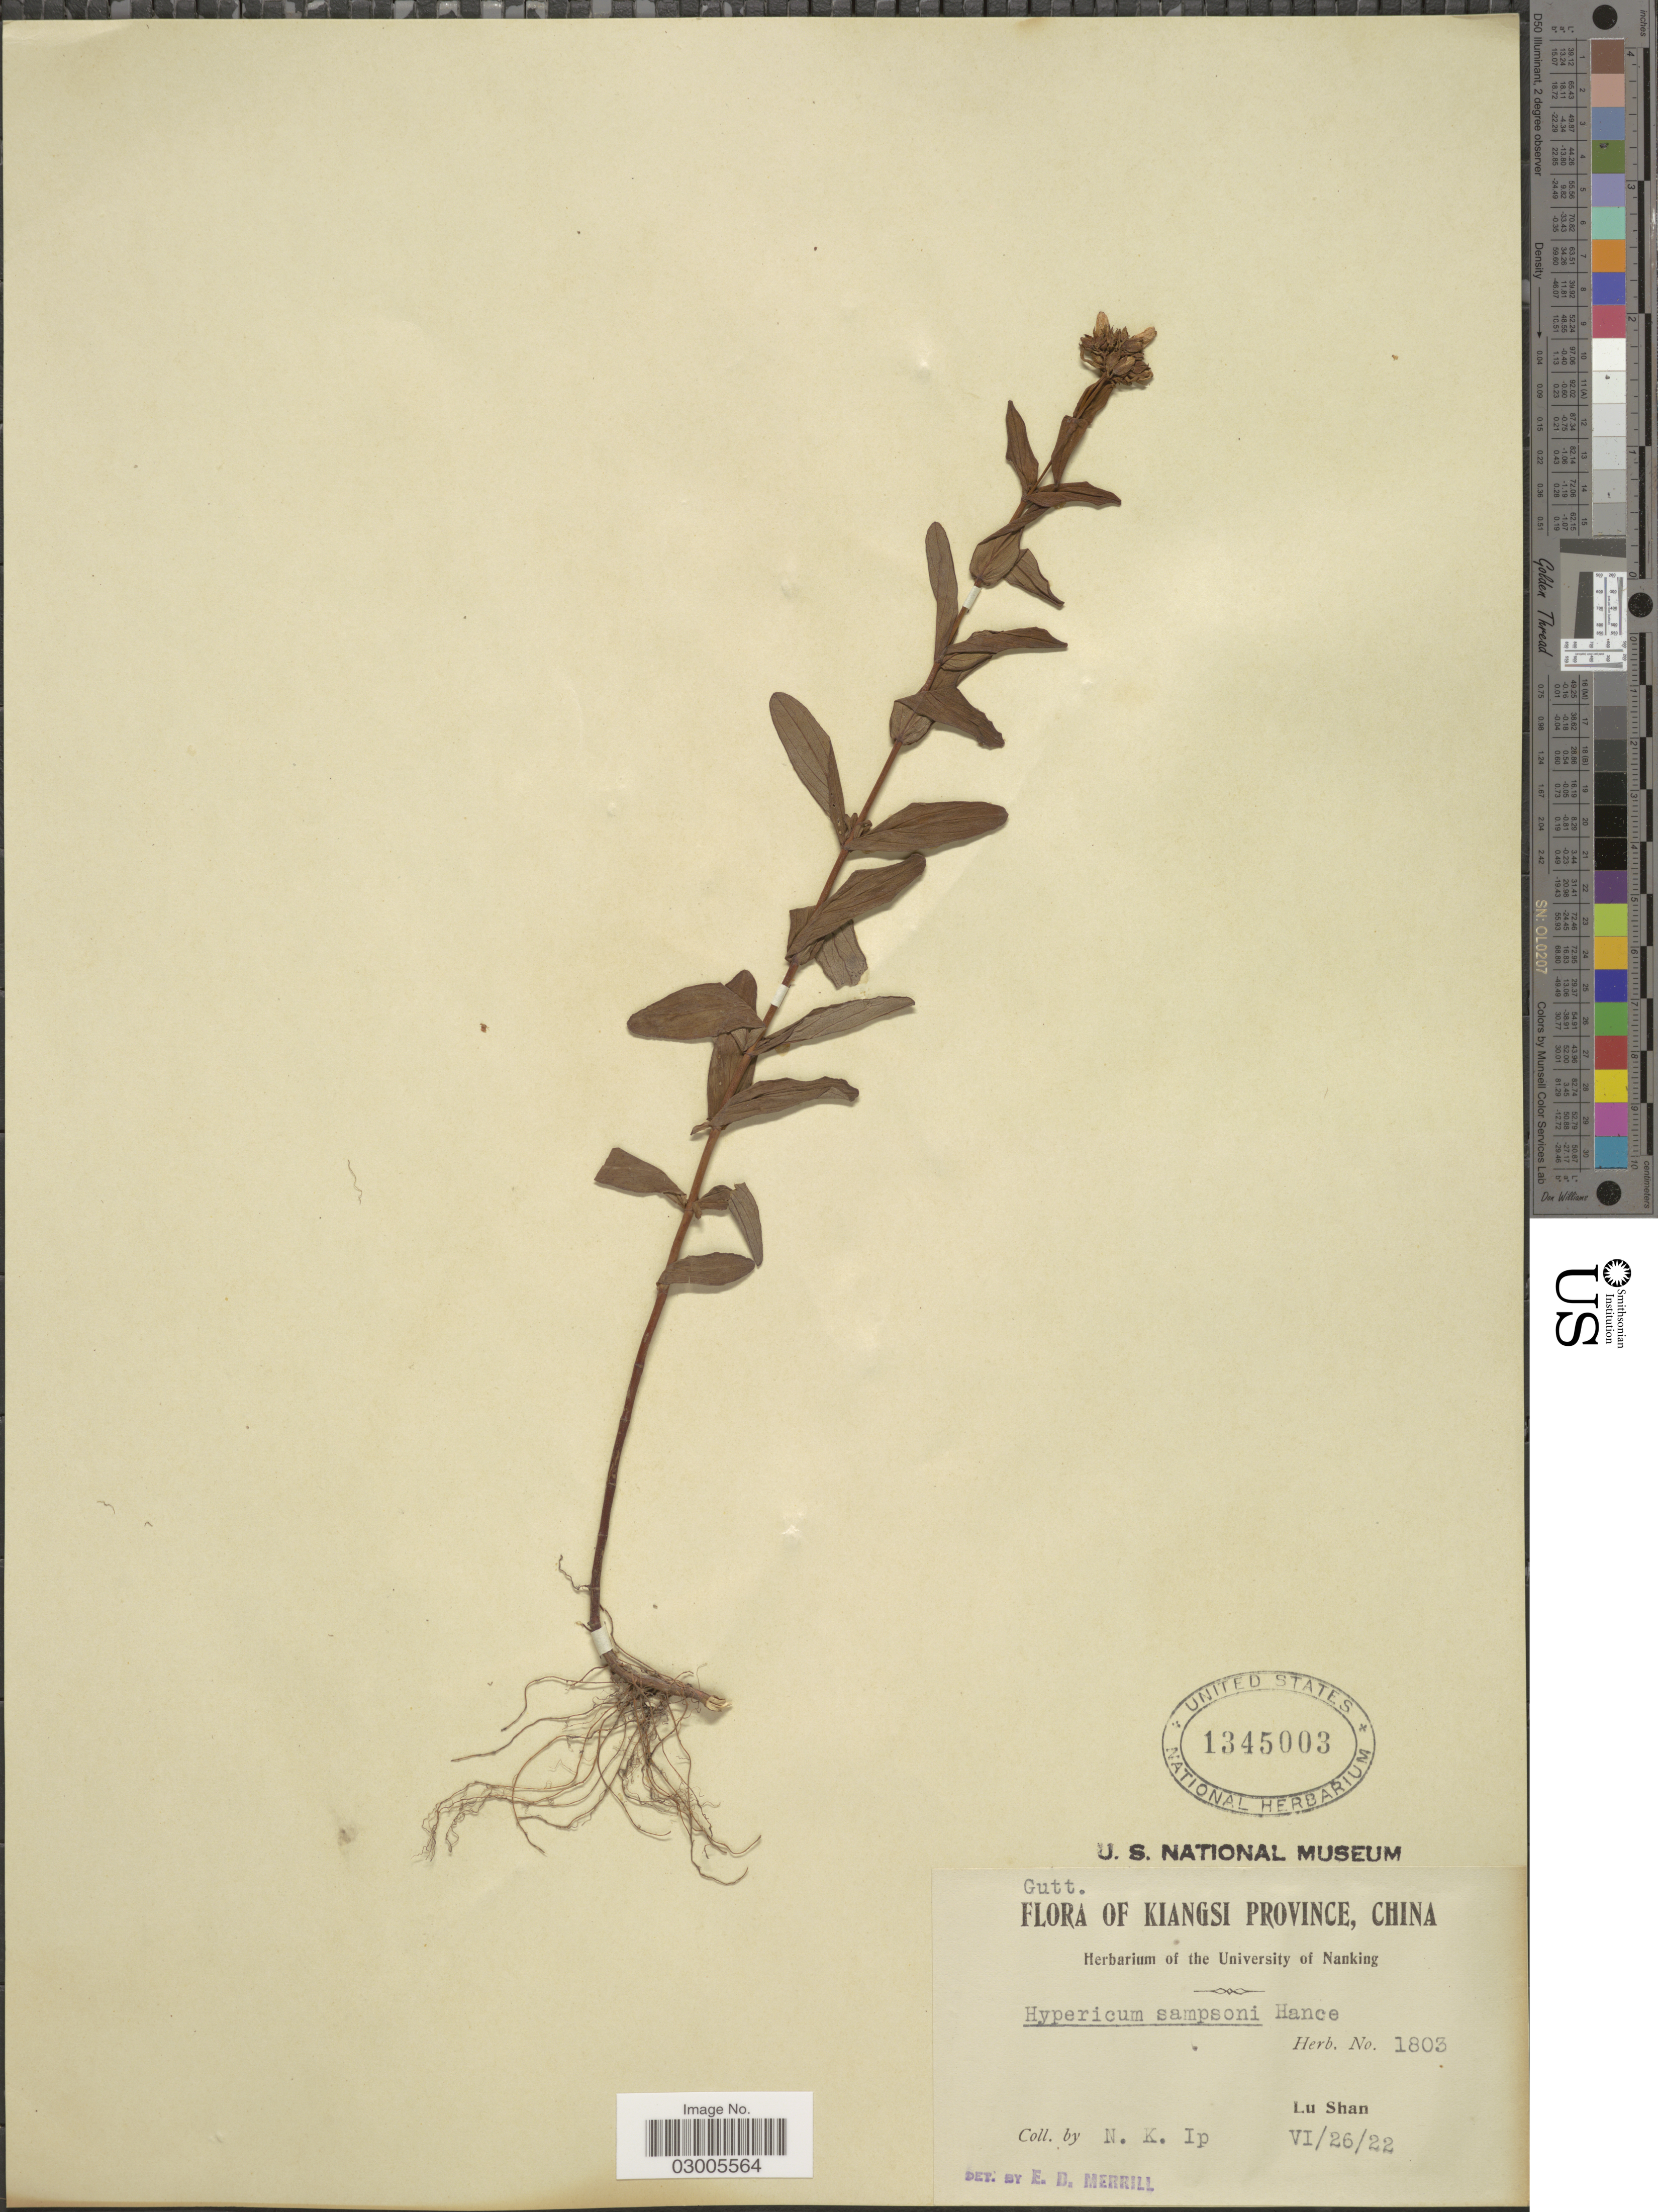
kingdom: Plantae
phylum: Tracheophyta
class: Magnoliopsida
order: Malpighiales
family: Hypericaceae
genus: Hypericum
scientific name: Hypericum sampsonii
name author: Hance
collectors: N. Ip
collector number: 1803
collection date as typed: Transcribed d/m/y: 26/6/22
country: China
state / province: Jiangxi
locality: Kiangsi Province. Lu Shan.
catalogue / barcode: US 1345003